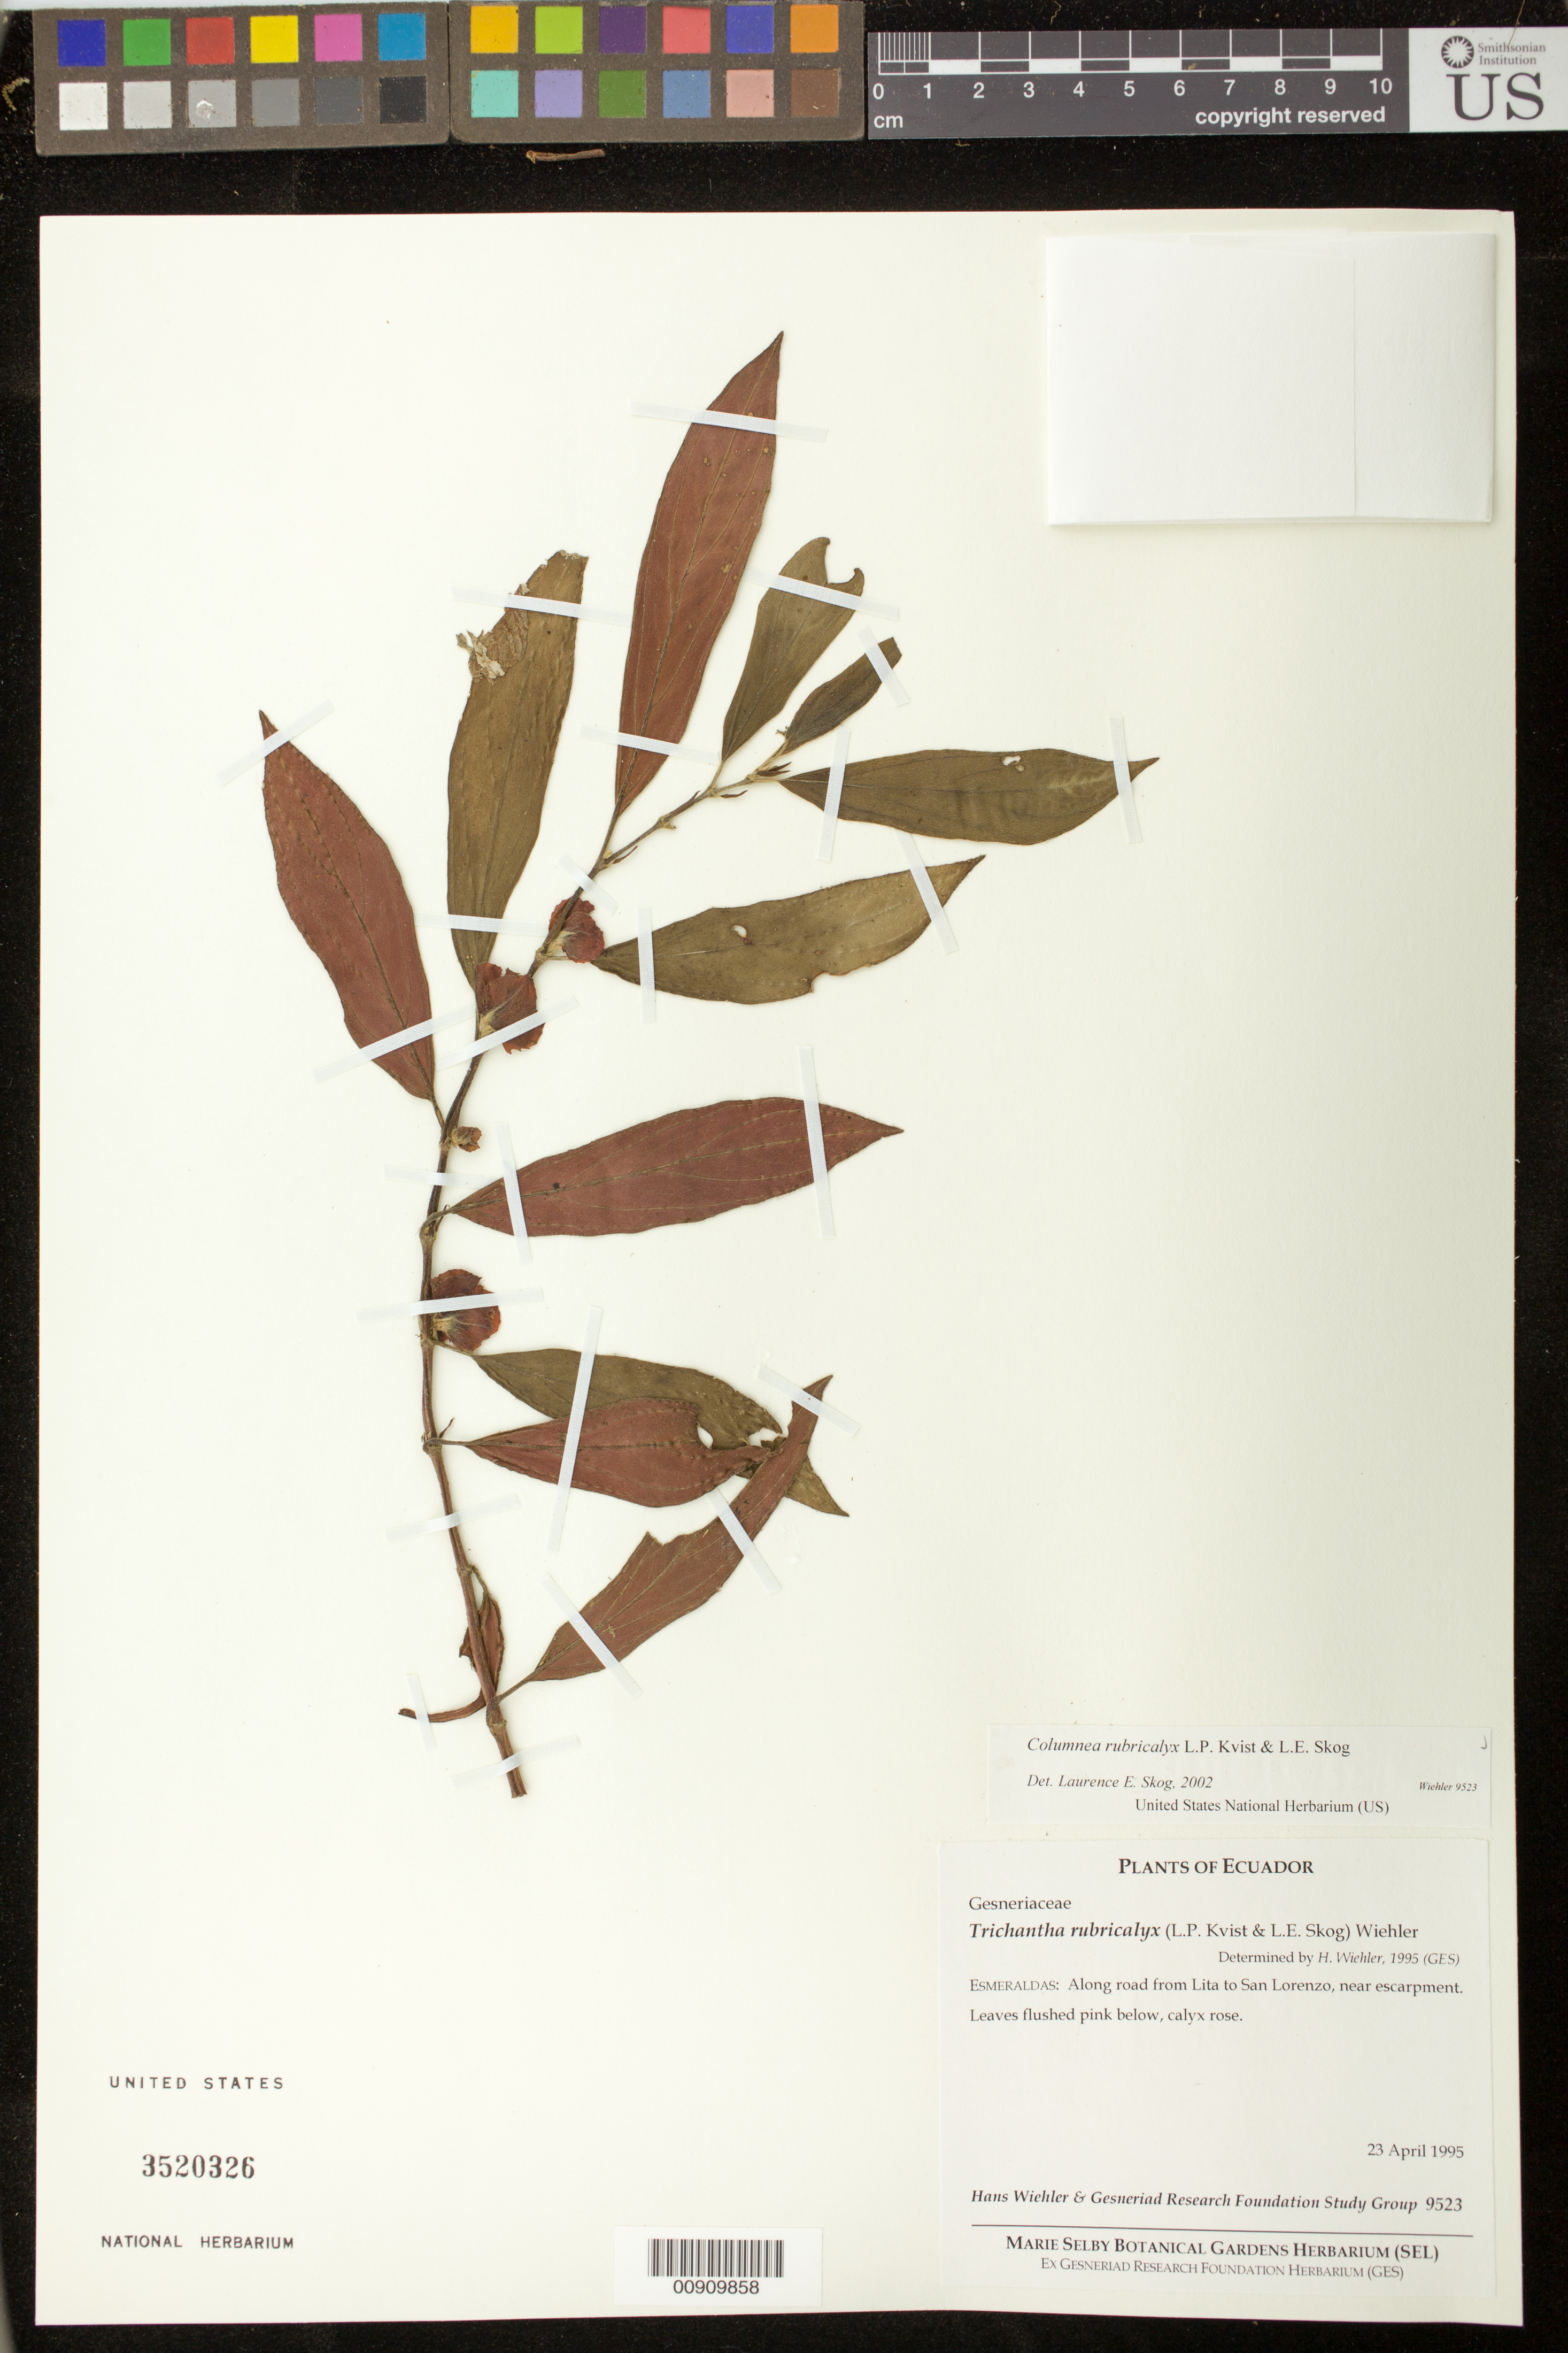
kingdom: Plantae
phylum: Tracheophyta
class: Magnoliopsida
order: Lamiales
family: Gesneriaceae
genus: Columnea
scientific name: Columnea rubricalyx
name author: L.P. Kvist & L.E. Skog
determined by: Skog, Laurence E.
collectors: H. J. Wiehler & GRF Study Group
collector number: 9523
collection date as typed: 23 Apr 1995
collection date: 1995-04-23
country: Ecuador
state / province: Esmeraldas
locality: Esmeraldas: along road from Lita to San Lorenzo, near escarpment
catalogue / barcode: US 3520326